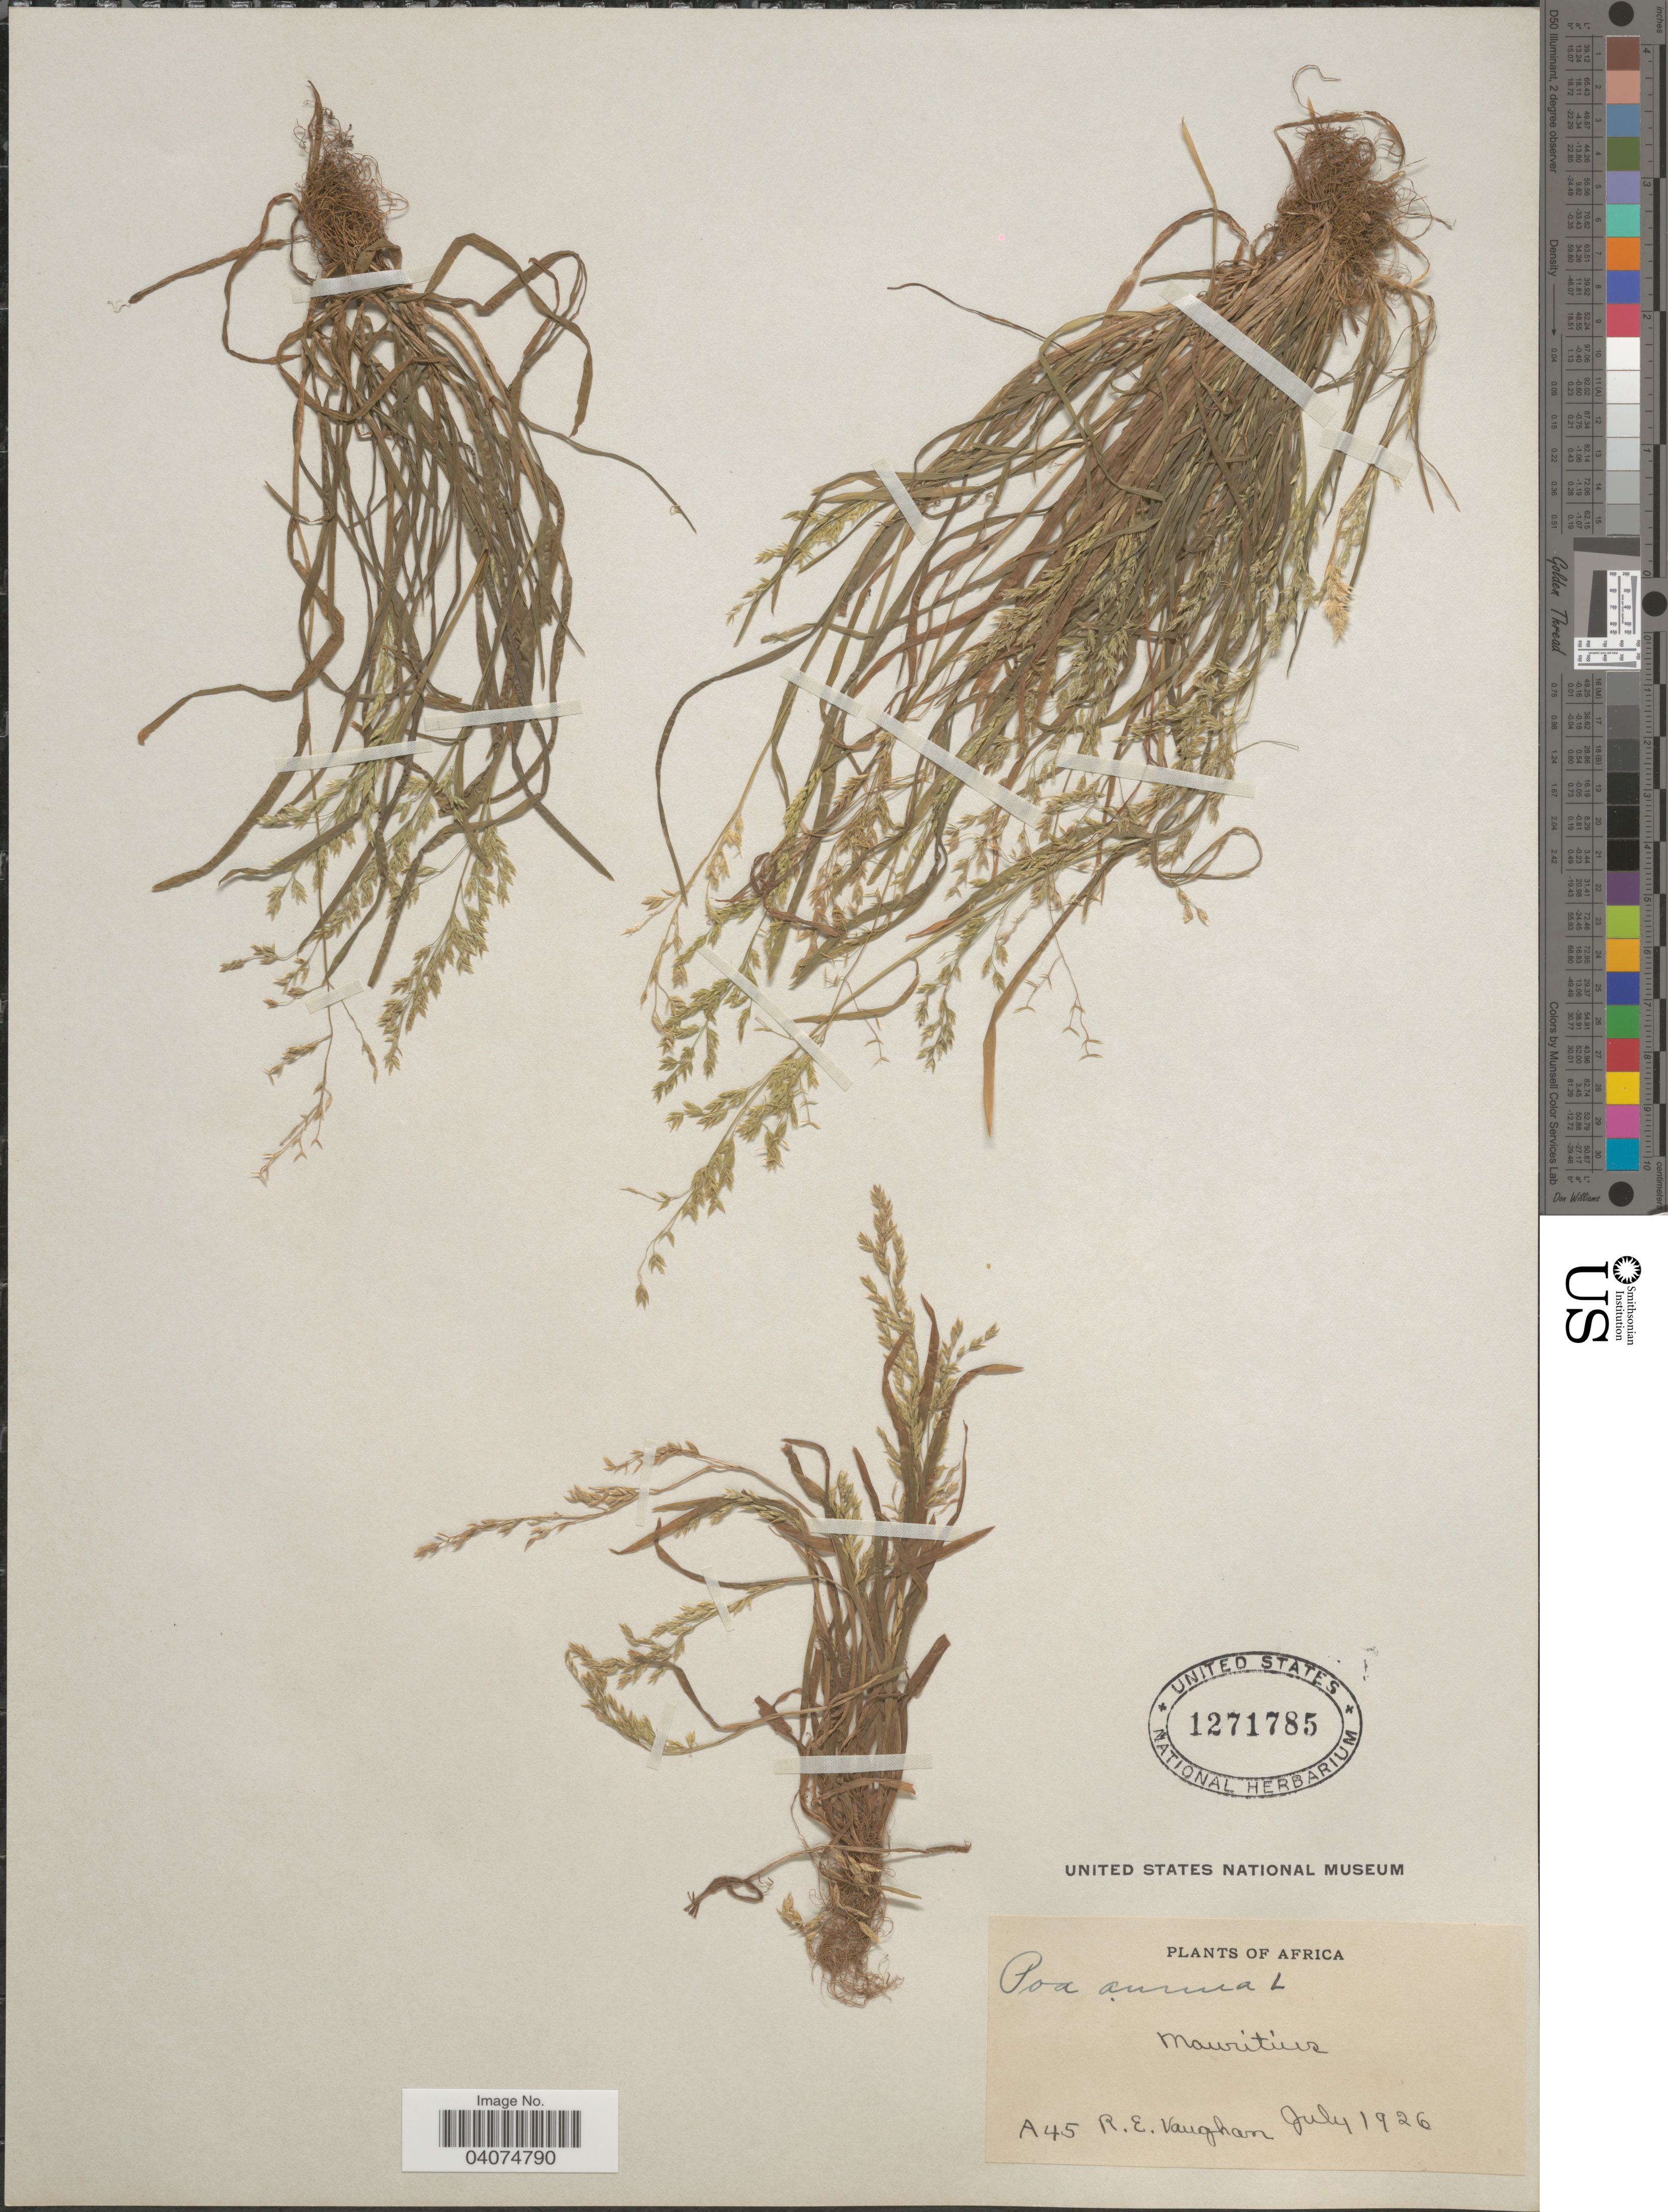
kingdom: Plantae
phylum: Tracheophyta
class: Liliopsida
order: Poales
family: Poaceae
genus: Poa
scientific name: Poa annua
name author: L.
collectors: R. Vaughan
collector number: A45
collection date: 1926-07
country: Mauritius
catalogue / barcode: US 1271785